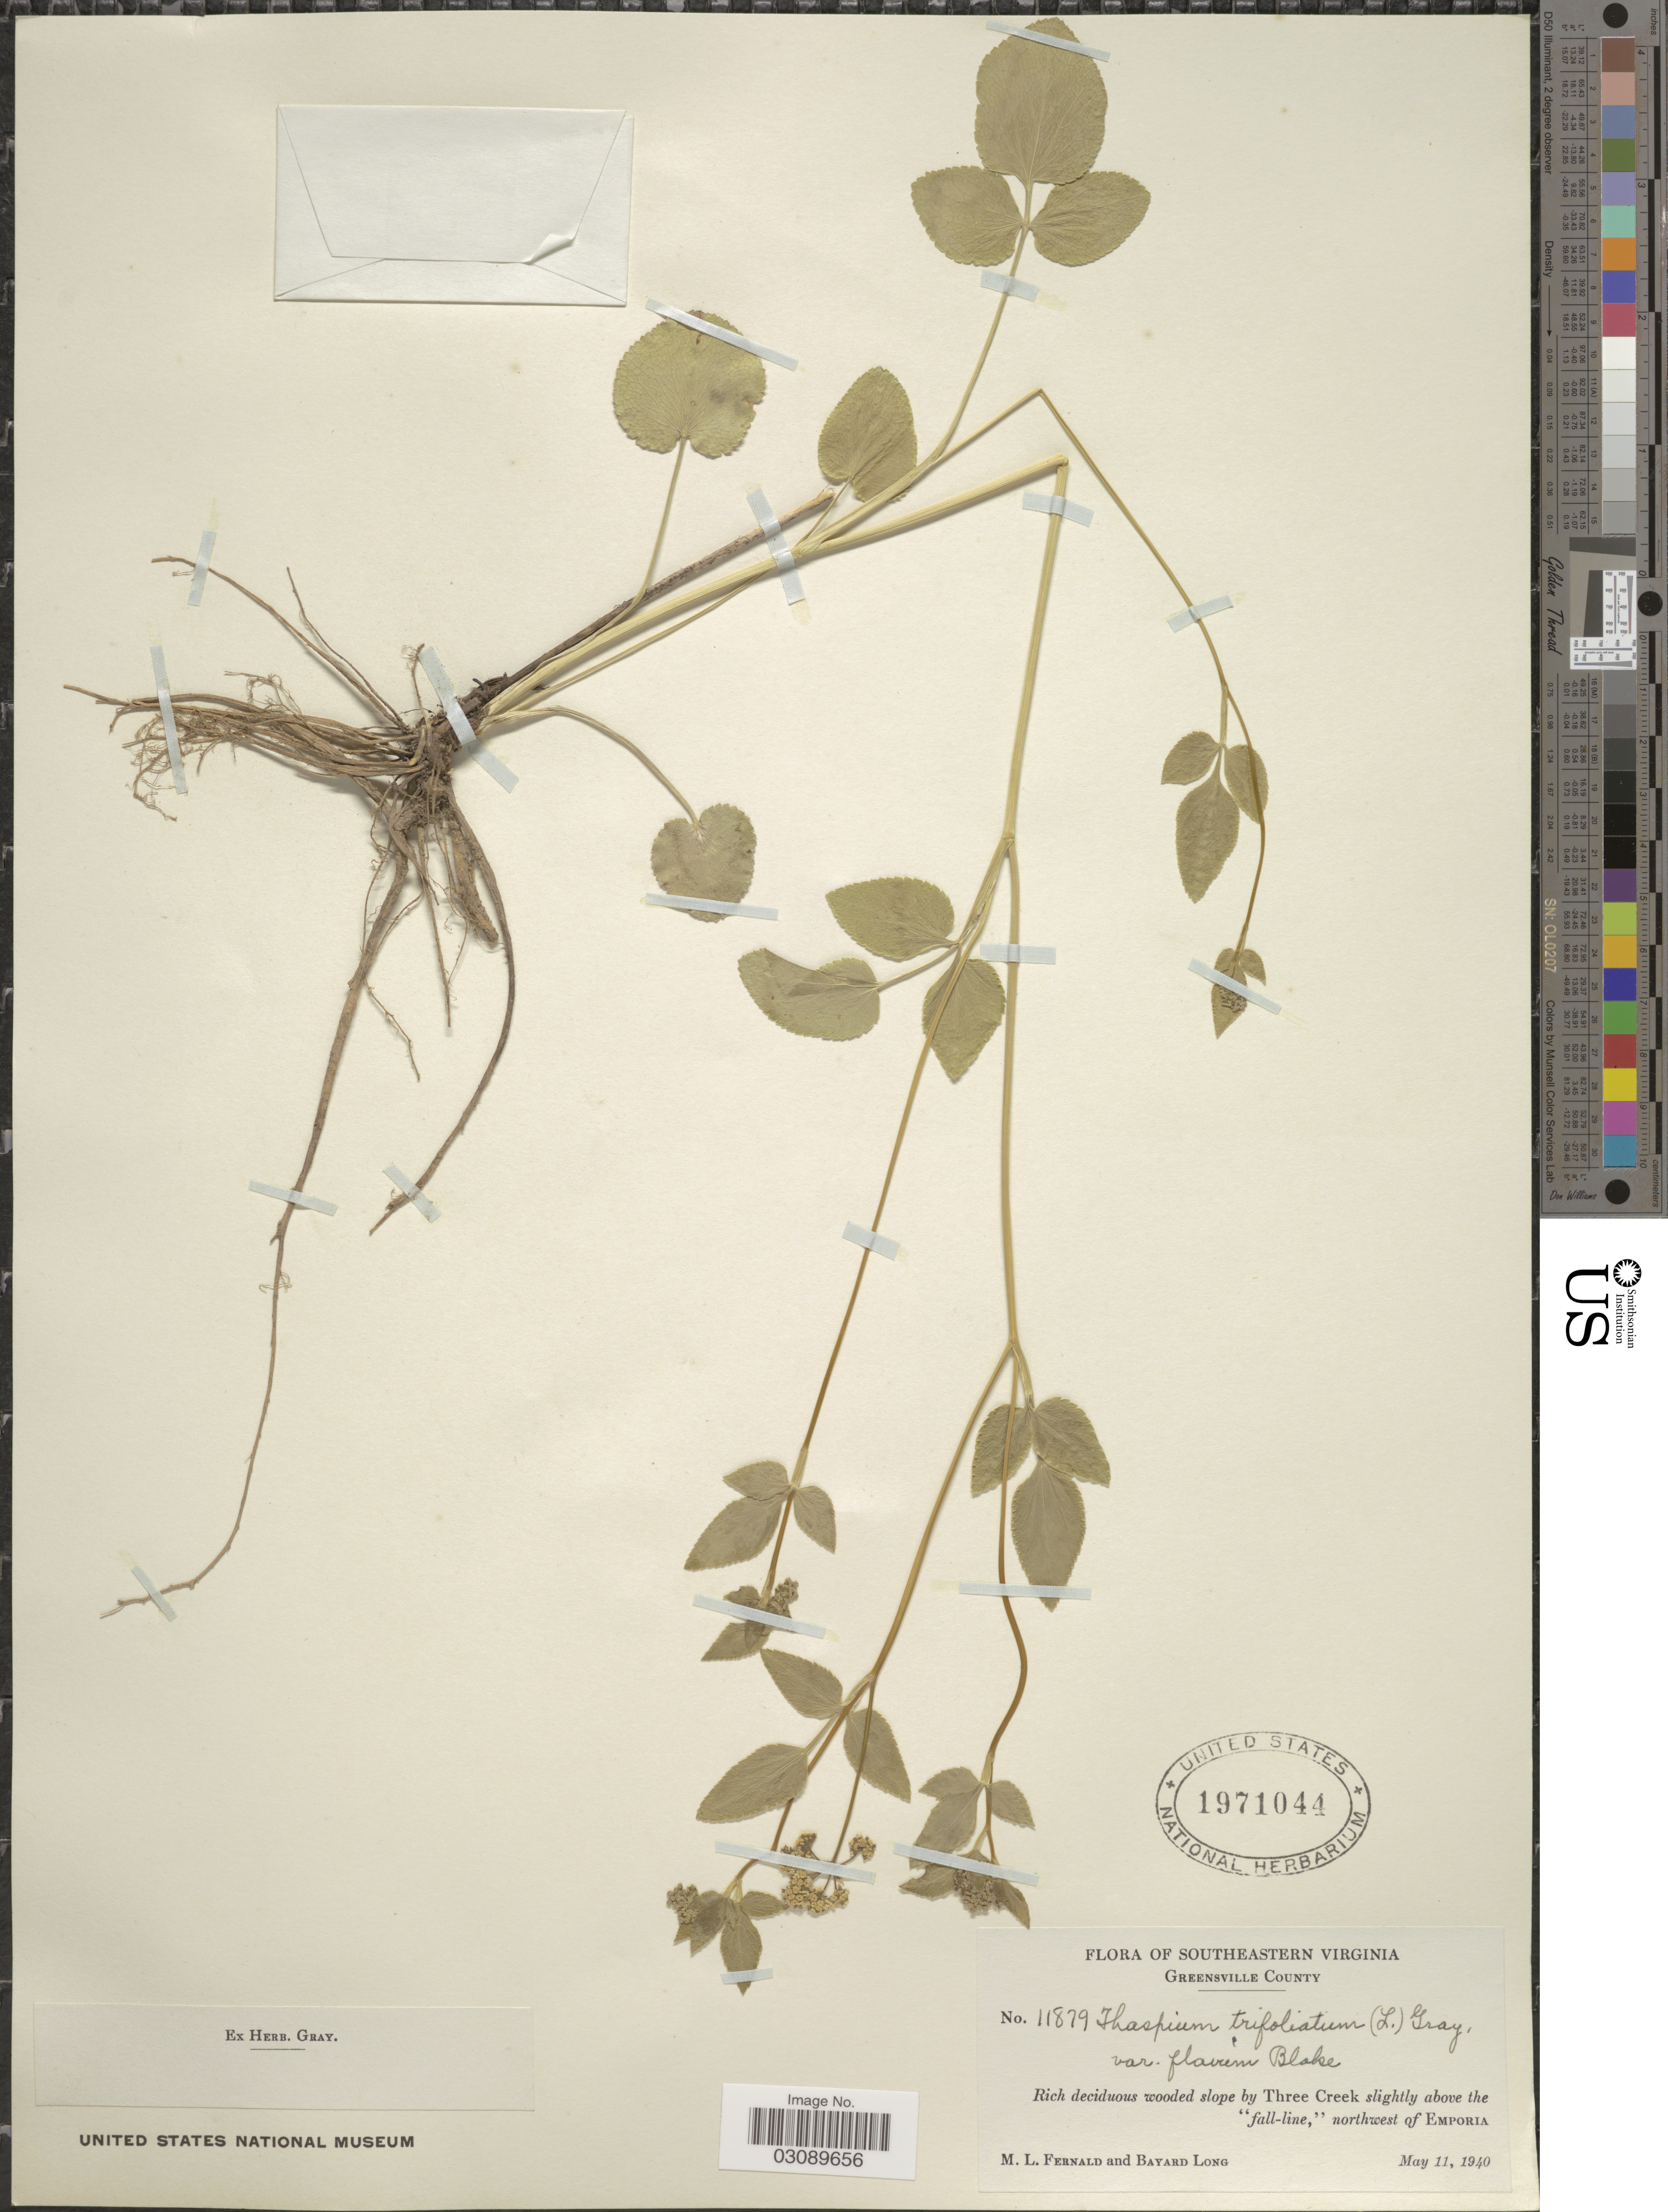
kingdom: Plantae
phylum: Tracheophyta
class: Magnoliopsida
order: Apiales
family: Apiaceae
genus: Thaspium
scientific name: Thaspium trifoliatum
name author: (L.) A. Gray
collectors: M. L. Fernald & B. Long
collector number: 11879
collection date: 1940-05-11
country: United States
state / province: Virginia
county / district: Greensville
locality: Southeastern Virginia. Greensville County. By Three Creek slightly above the "fall-line," northwest of Emporia.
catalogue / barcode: US 1971044